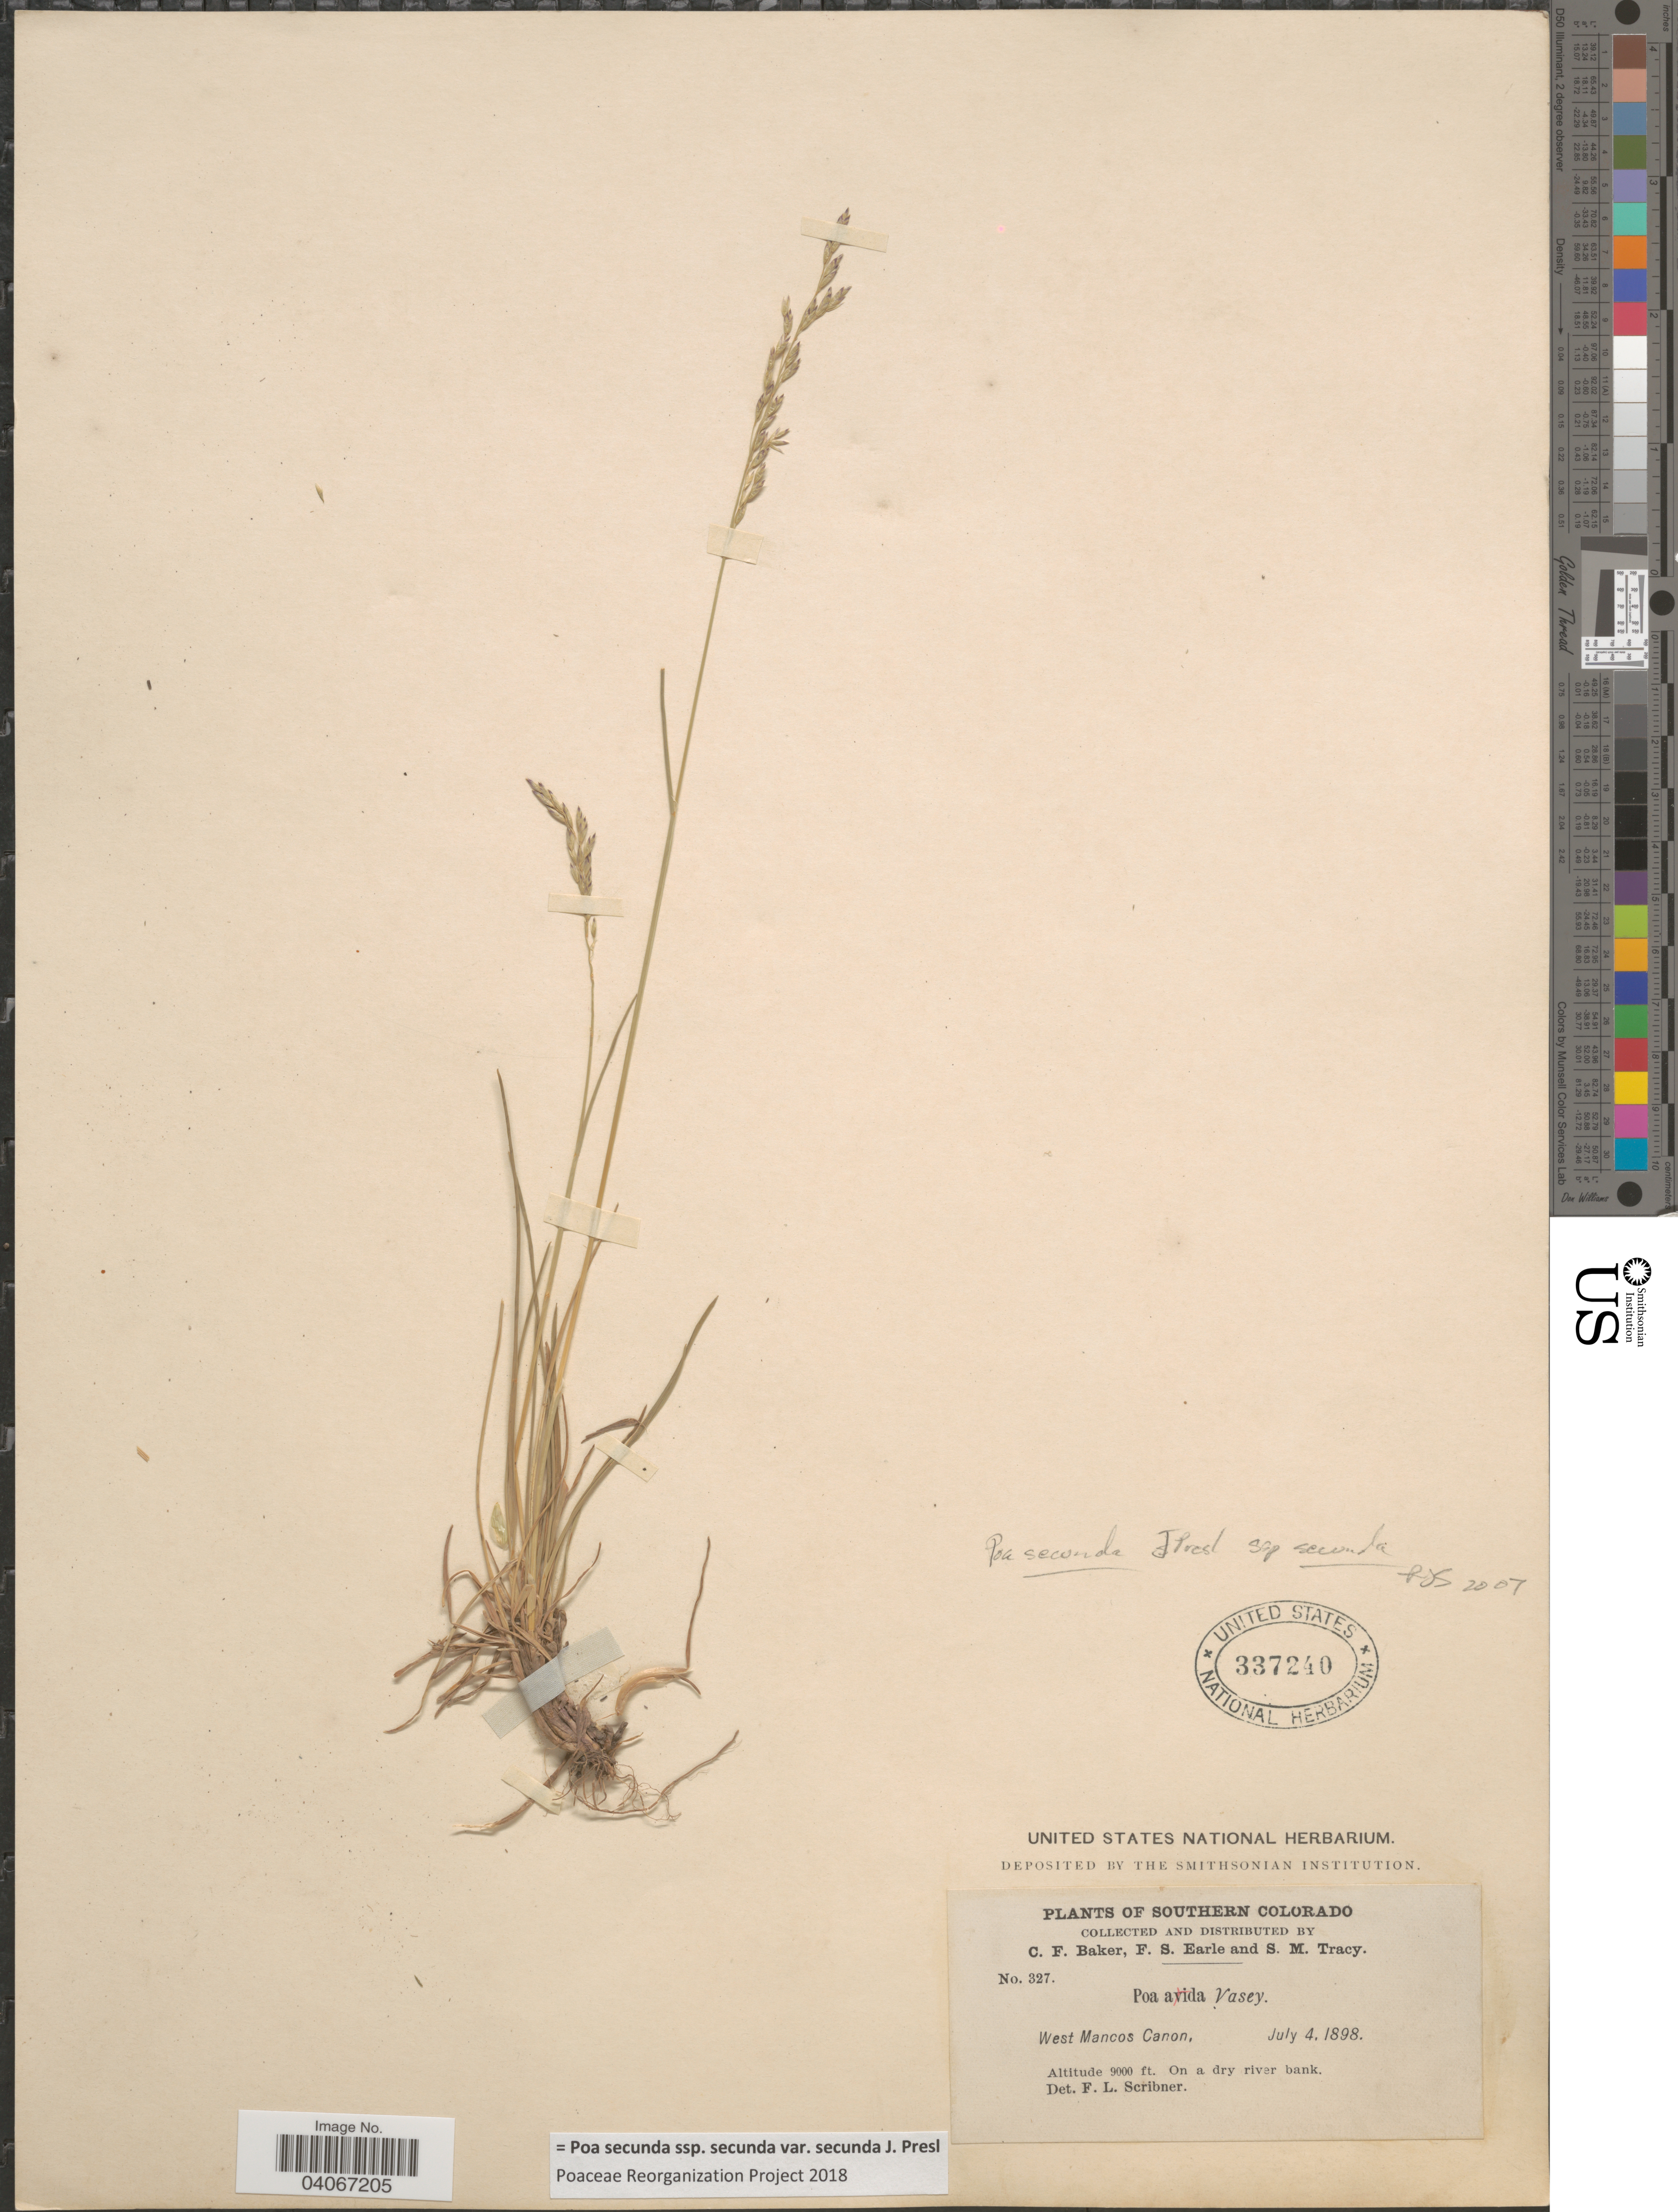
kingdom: Plantae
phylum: Tracheophyta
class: Liliopsida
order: Poales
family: Poaceae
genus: Poa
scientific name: Poa secunda subsp. secunda var. secunda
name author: J. Presl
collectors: C. F. Baker, F. S. Earle & S. M. Tracy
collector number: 327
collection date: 1898-07-04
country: United States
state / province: Colorado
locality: Southern Colorado. West Mancos Canon.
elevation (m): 2743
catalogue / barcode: US 337240